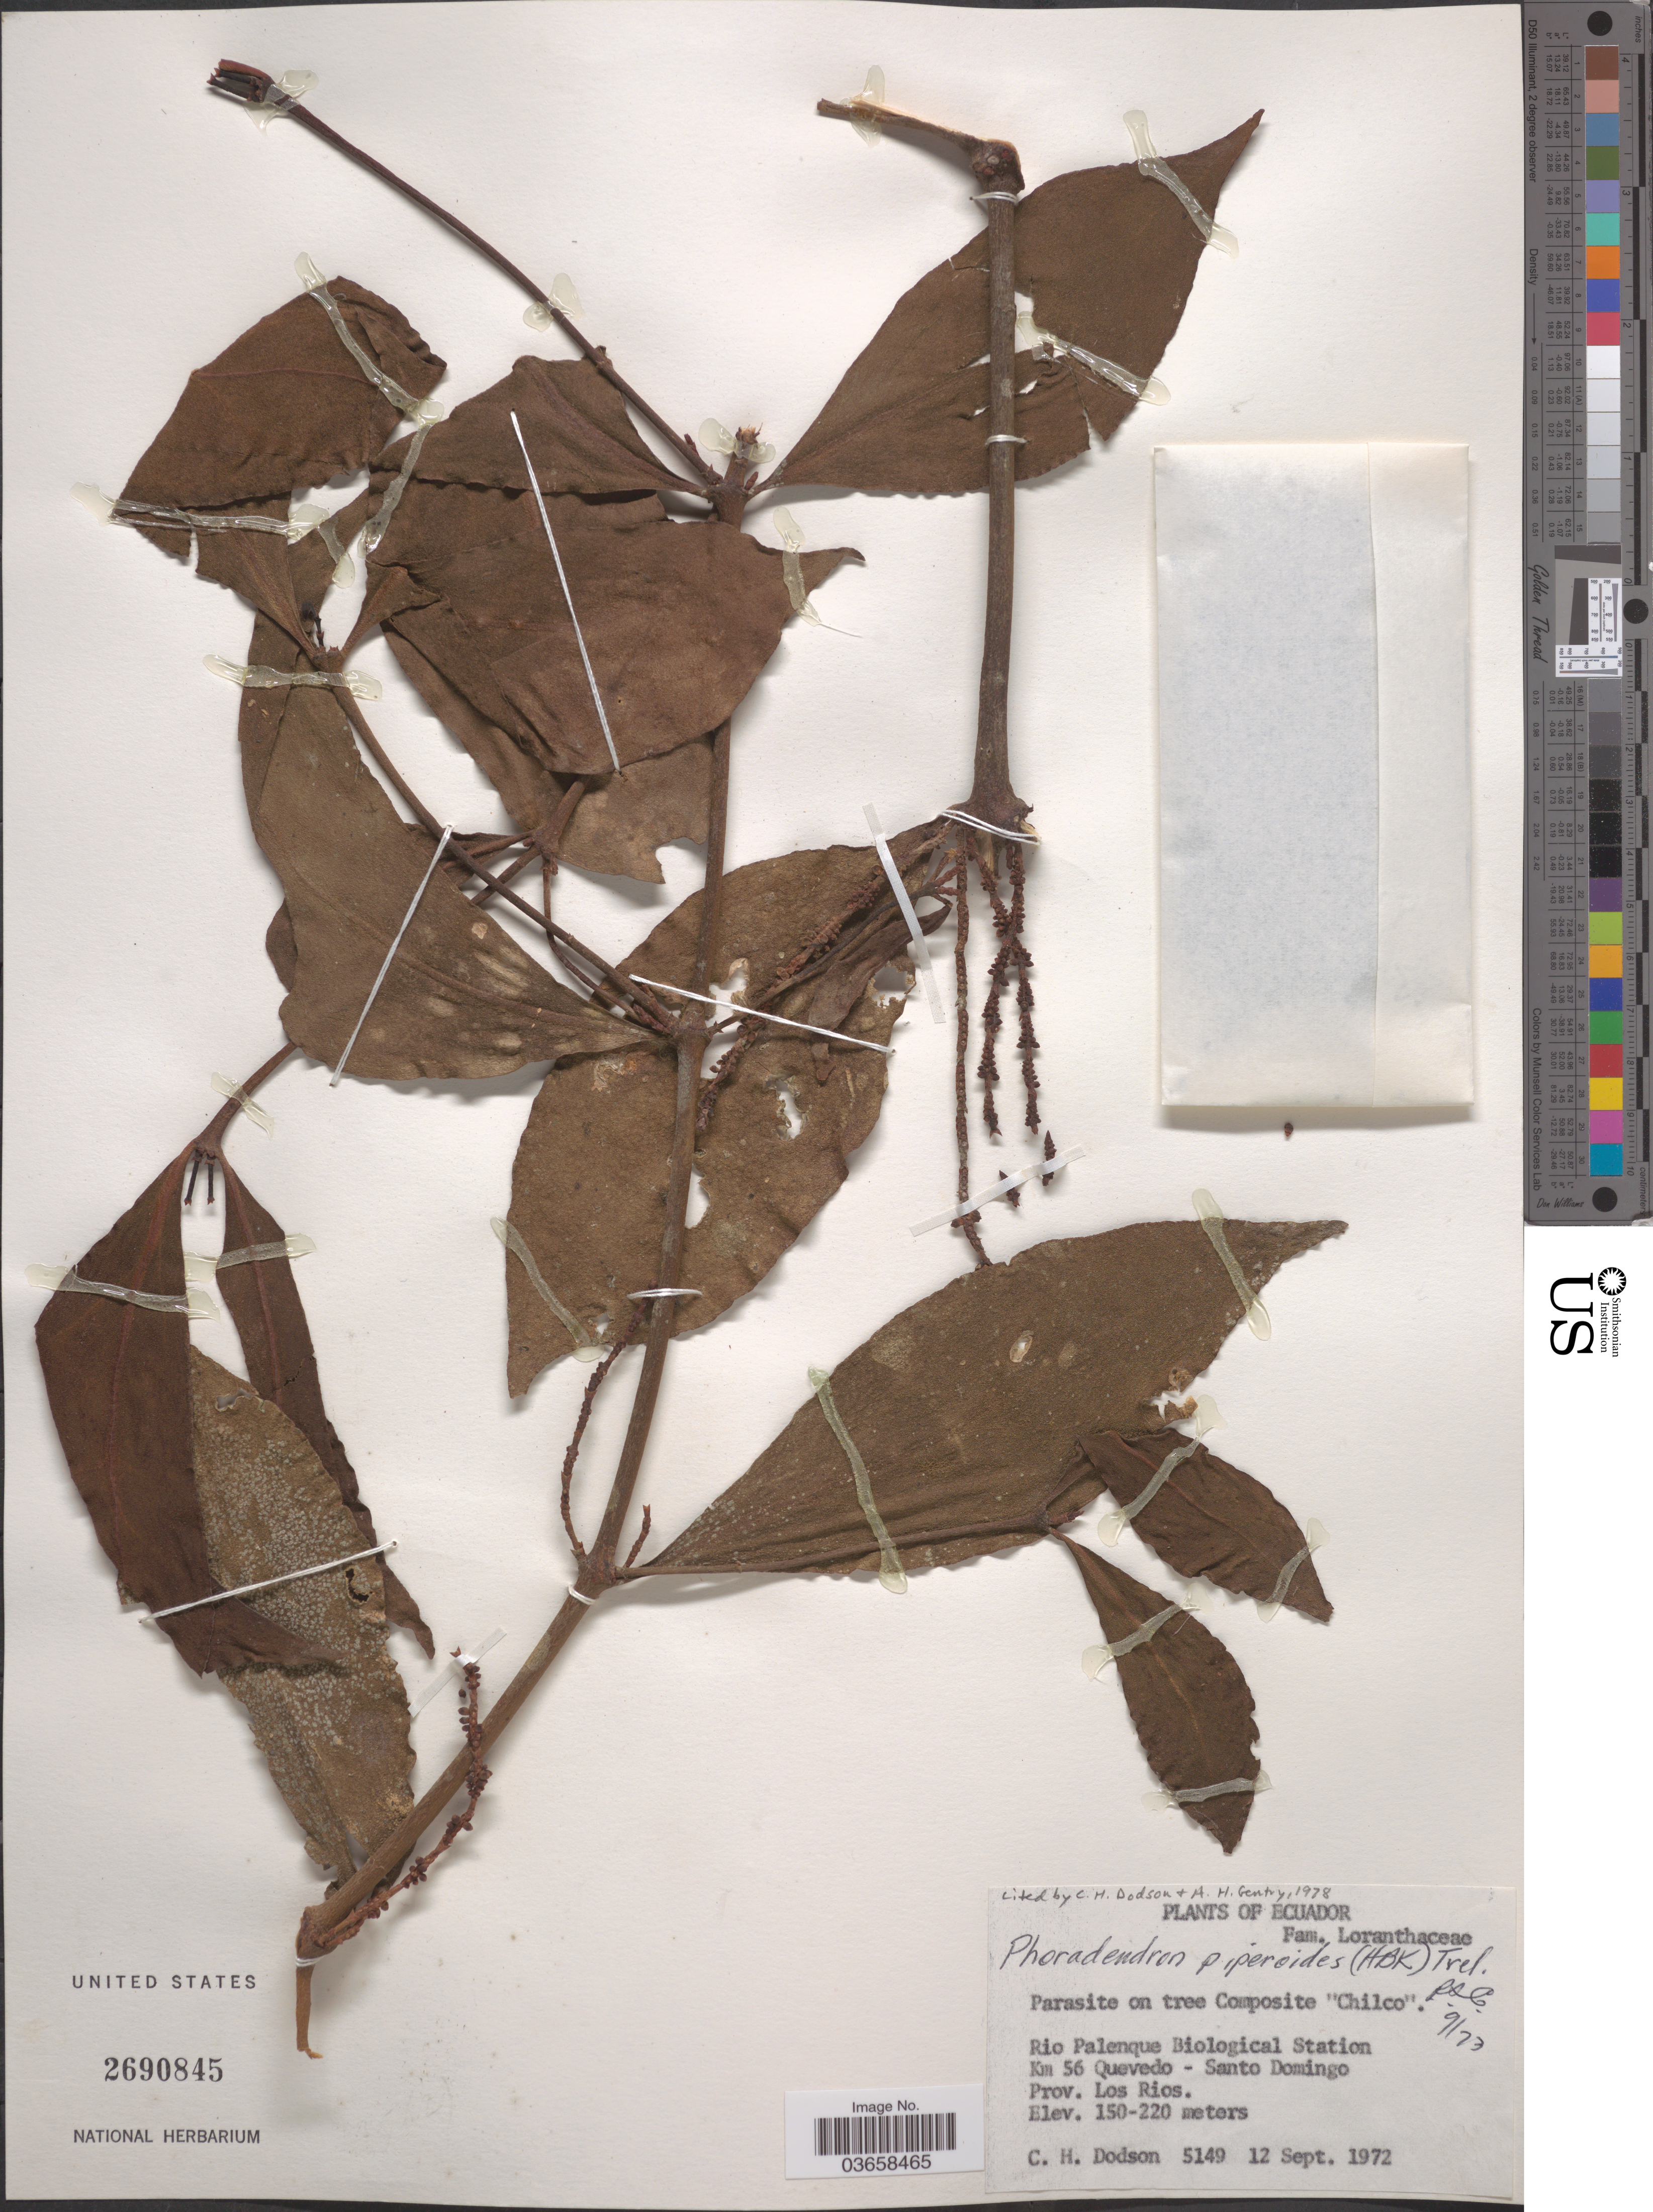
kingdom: Plantae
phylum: Tracheophyta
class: Magnoliopsida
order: Santalales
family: Viscaceae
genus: Phoradendron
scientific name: Phoradendron piperoides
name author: (Kunth) Trel.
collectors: C. H. Dodson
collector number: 5149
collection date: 1972-09-12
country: Ecuador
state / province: Los Ríos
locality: Rio Palenque Biological Station, Km 56 Quevedo - Santo Domingo.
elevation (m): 150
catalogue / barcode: US 2690845